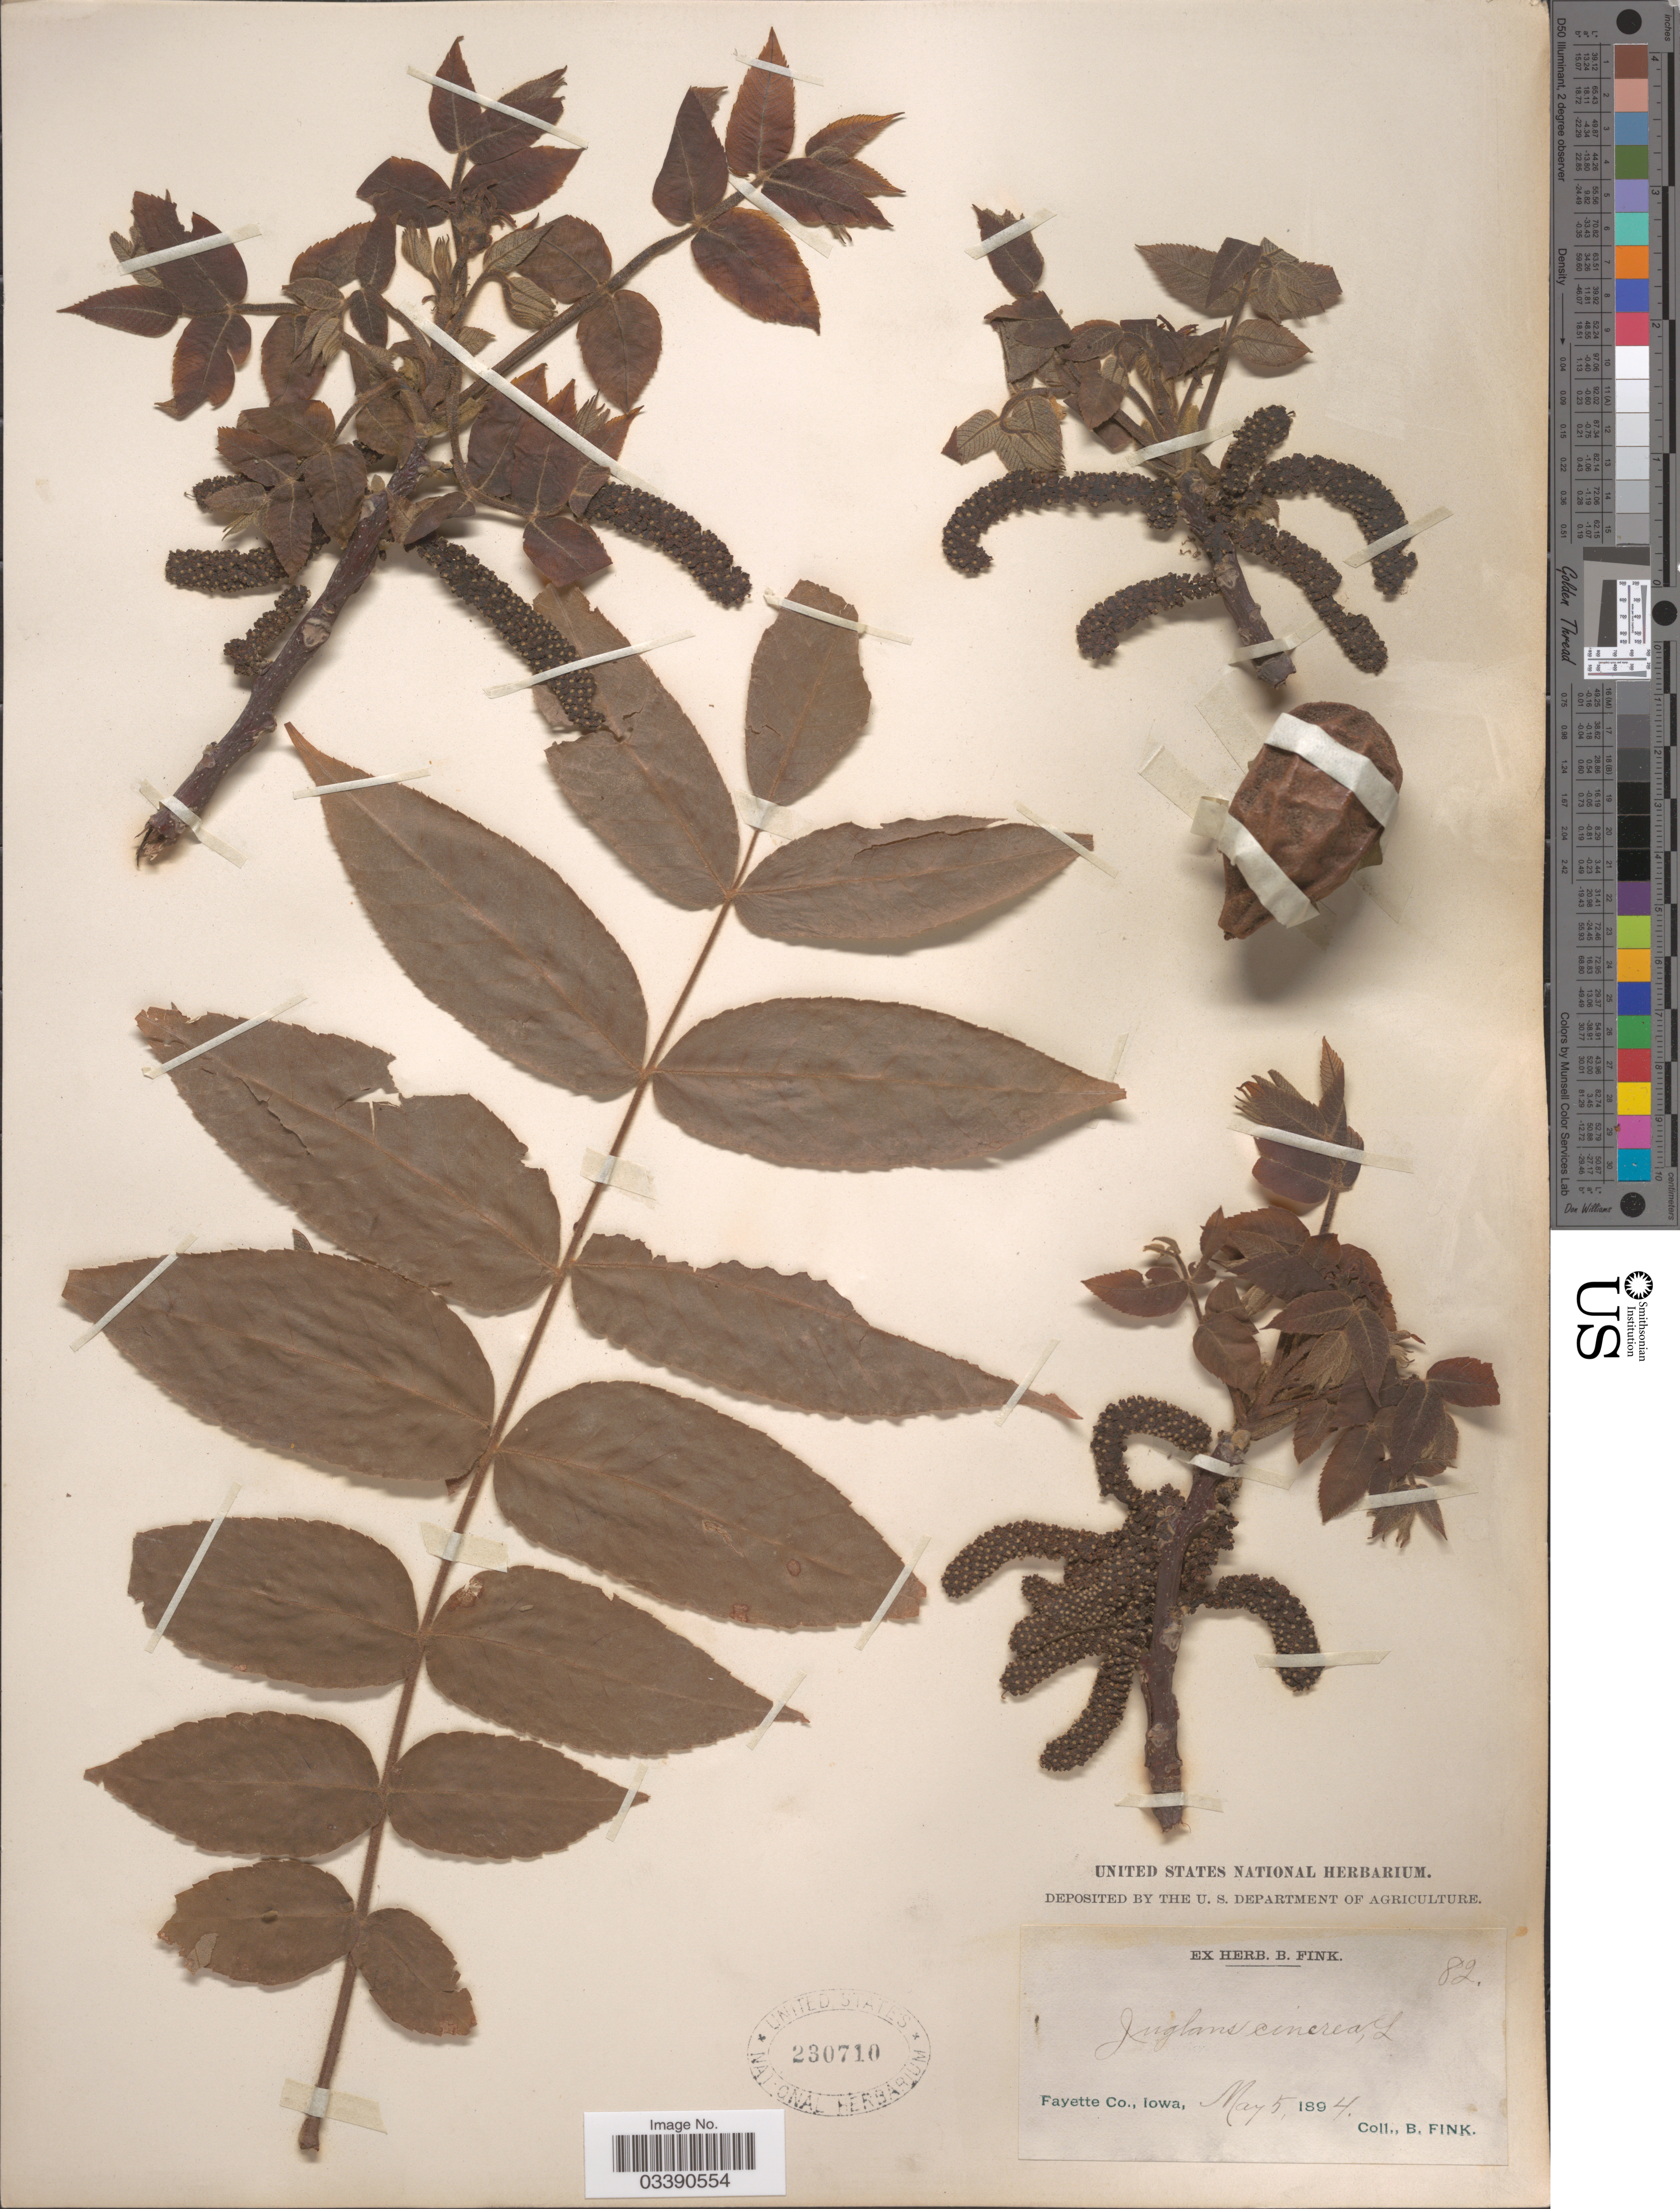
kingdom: Plantae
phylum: Tracheophyta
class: Magnoliopsida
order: Fagales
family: Juglandaceae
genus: Juglans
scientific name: Juglans cinerea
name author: L.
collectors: B. Fink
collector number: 82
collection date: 1894-05-05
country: United States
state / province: Iowa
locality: Fayette Co.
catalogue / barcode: US 230710